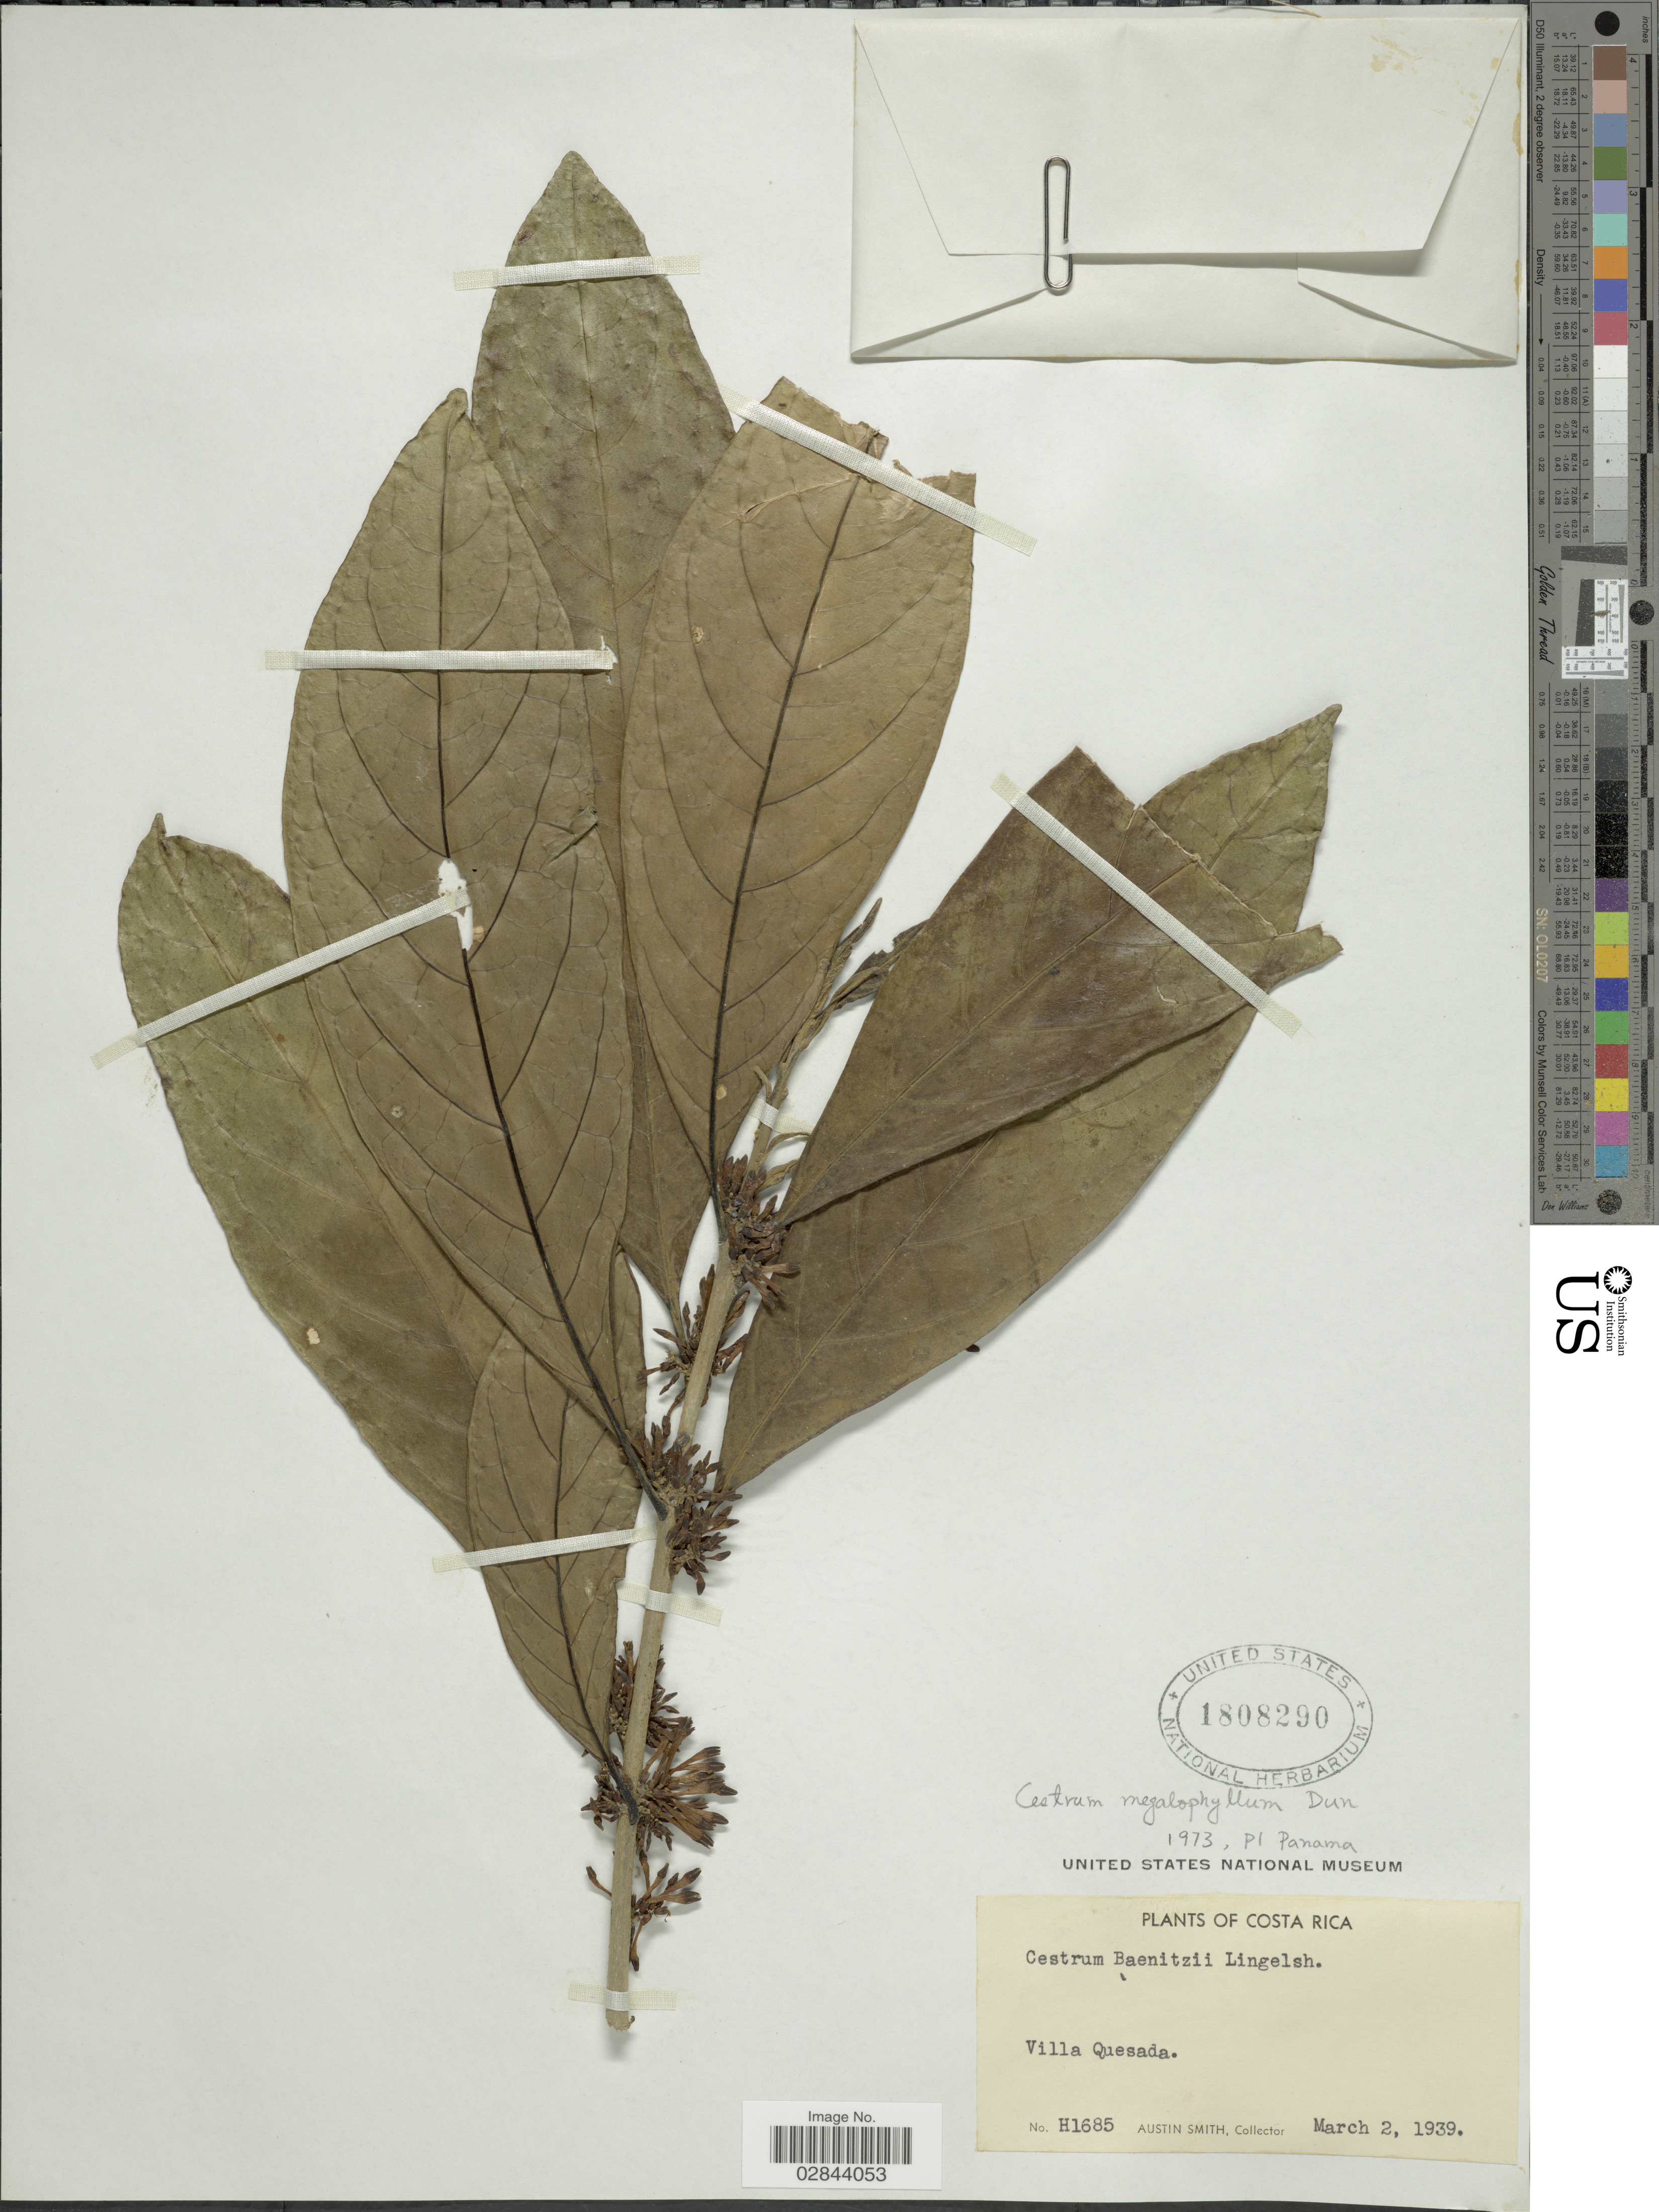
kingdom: Plantae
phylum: Tracheophyta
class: Magnoliopsida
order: Solanales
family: Solanaceae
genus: Cestrum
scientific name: Cestrum schlechtendahlii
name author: G. Don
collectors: Aust P. Smith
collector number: H1685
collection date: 1939-03-02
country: Costa Rica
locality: Villa Quesada.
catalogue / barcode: US 1808290